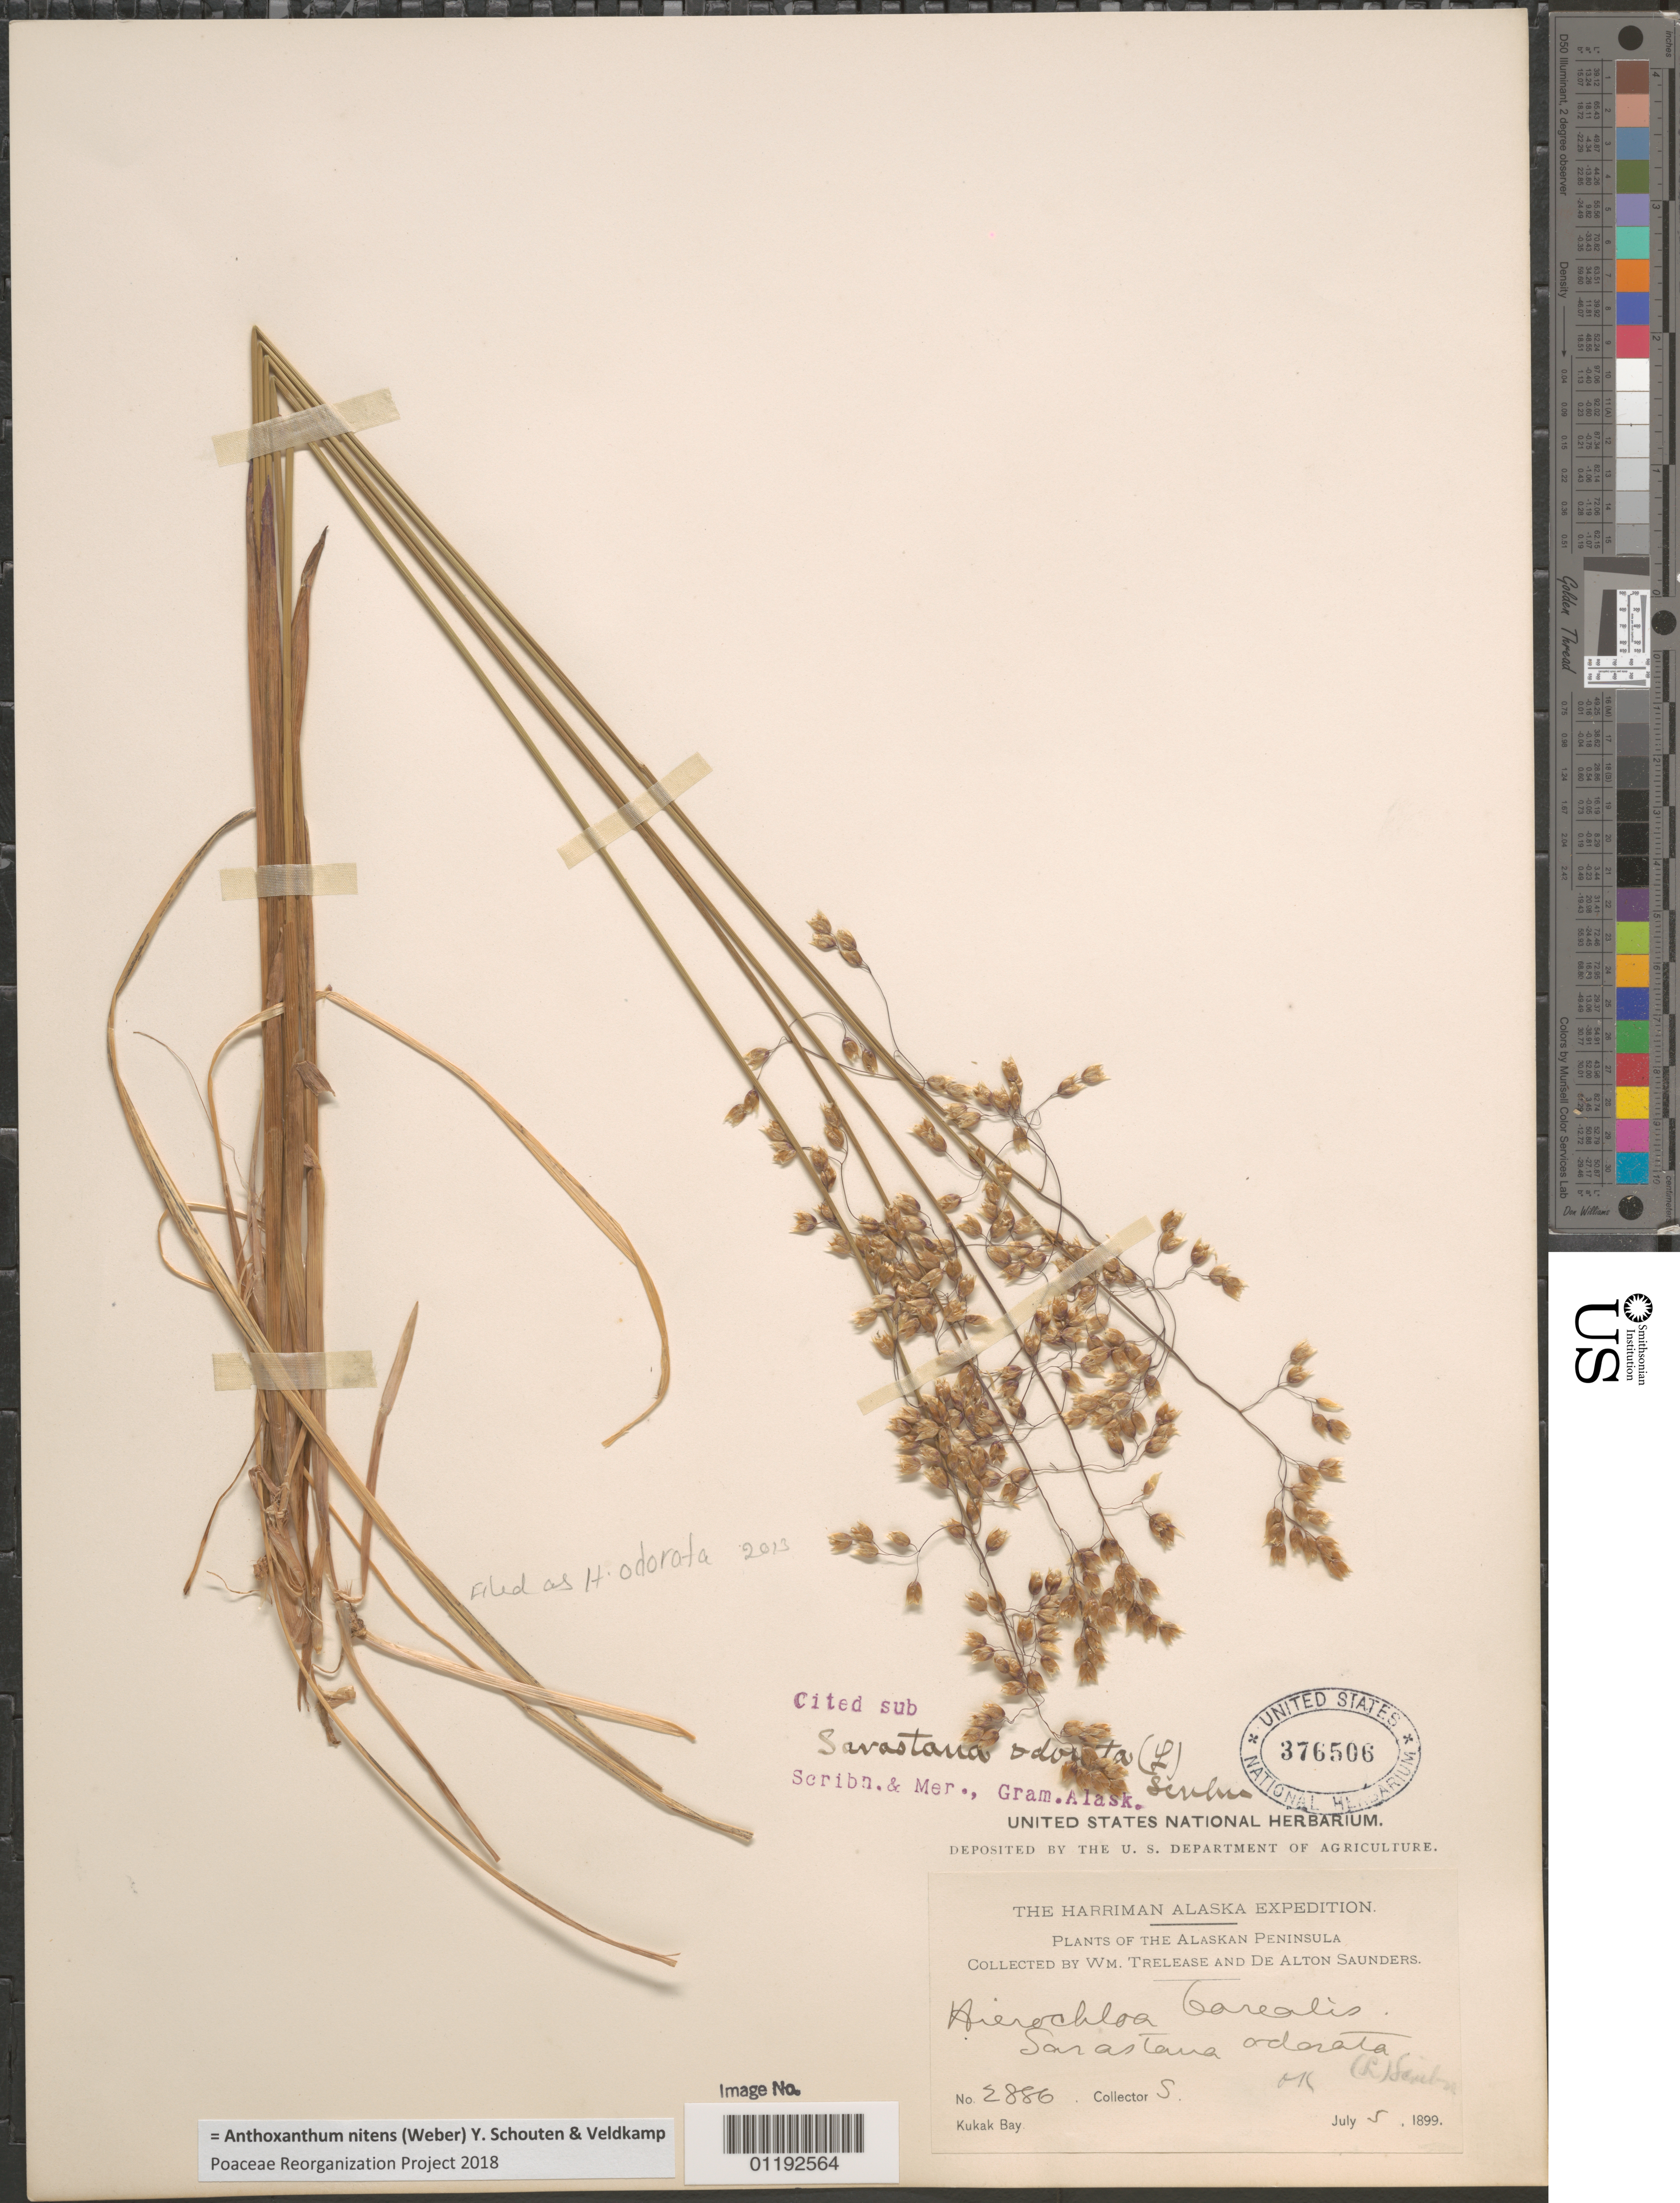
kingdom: Plantae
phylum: Tracheophyta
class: Liliopsida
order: Poales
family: Poaceae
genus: Anthoxanthum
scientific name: Anthoxanthum nitens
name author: (G.H. Weber) R.T.A. Schouten & Veldkamp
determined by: Poaceae Reorganization Project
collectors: W. Trelease & D. Saunders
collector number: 2886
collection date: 1899-07-05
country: United States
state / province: Alaska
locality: Alaskan Peninsula, Kukak Bay.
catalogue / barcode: US 376506